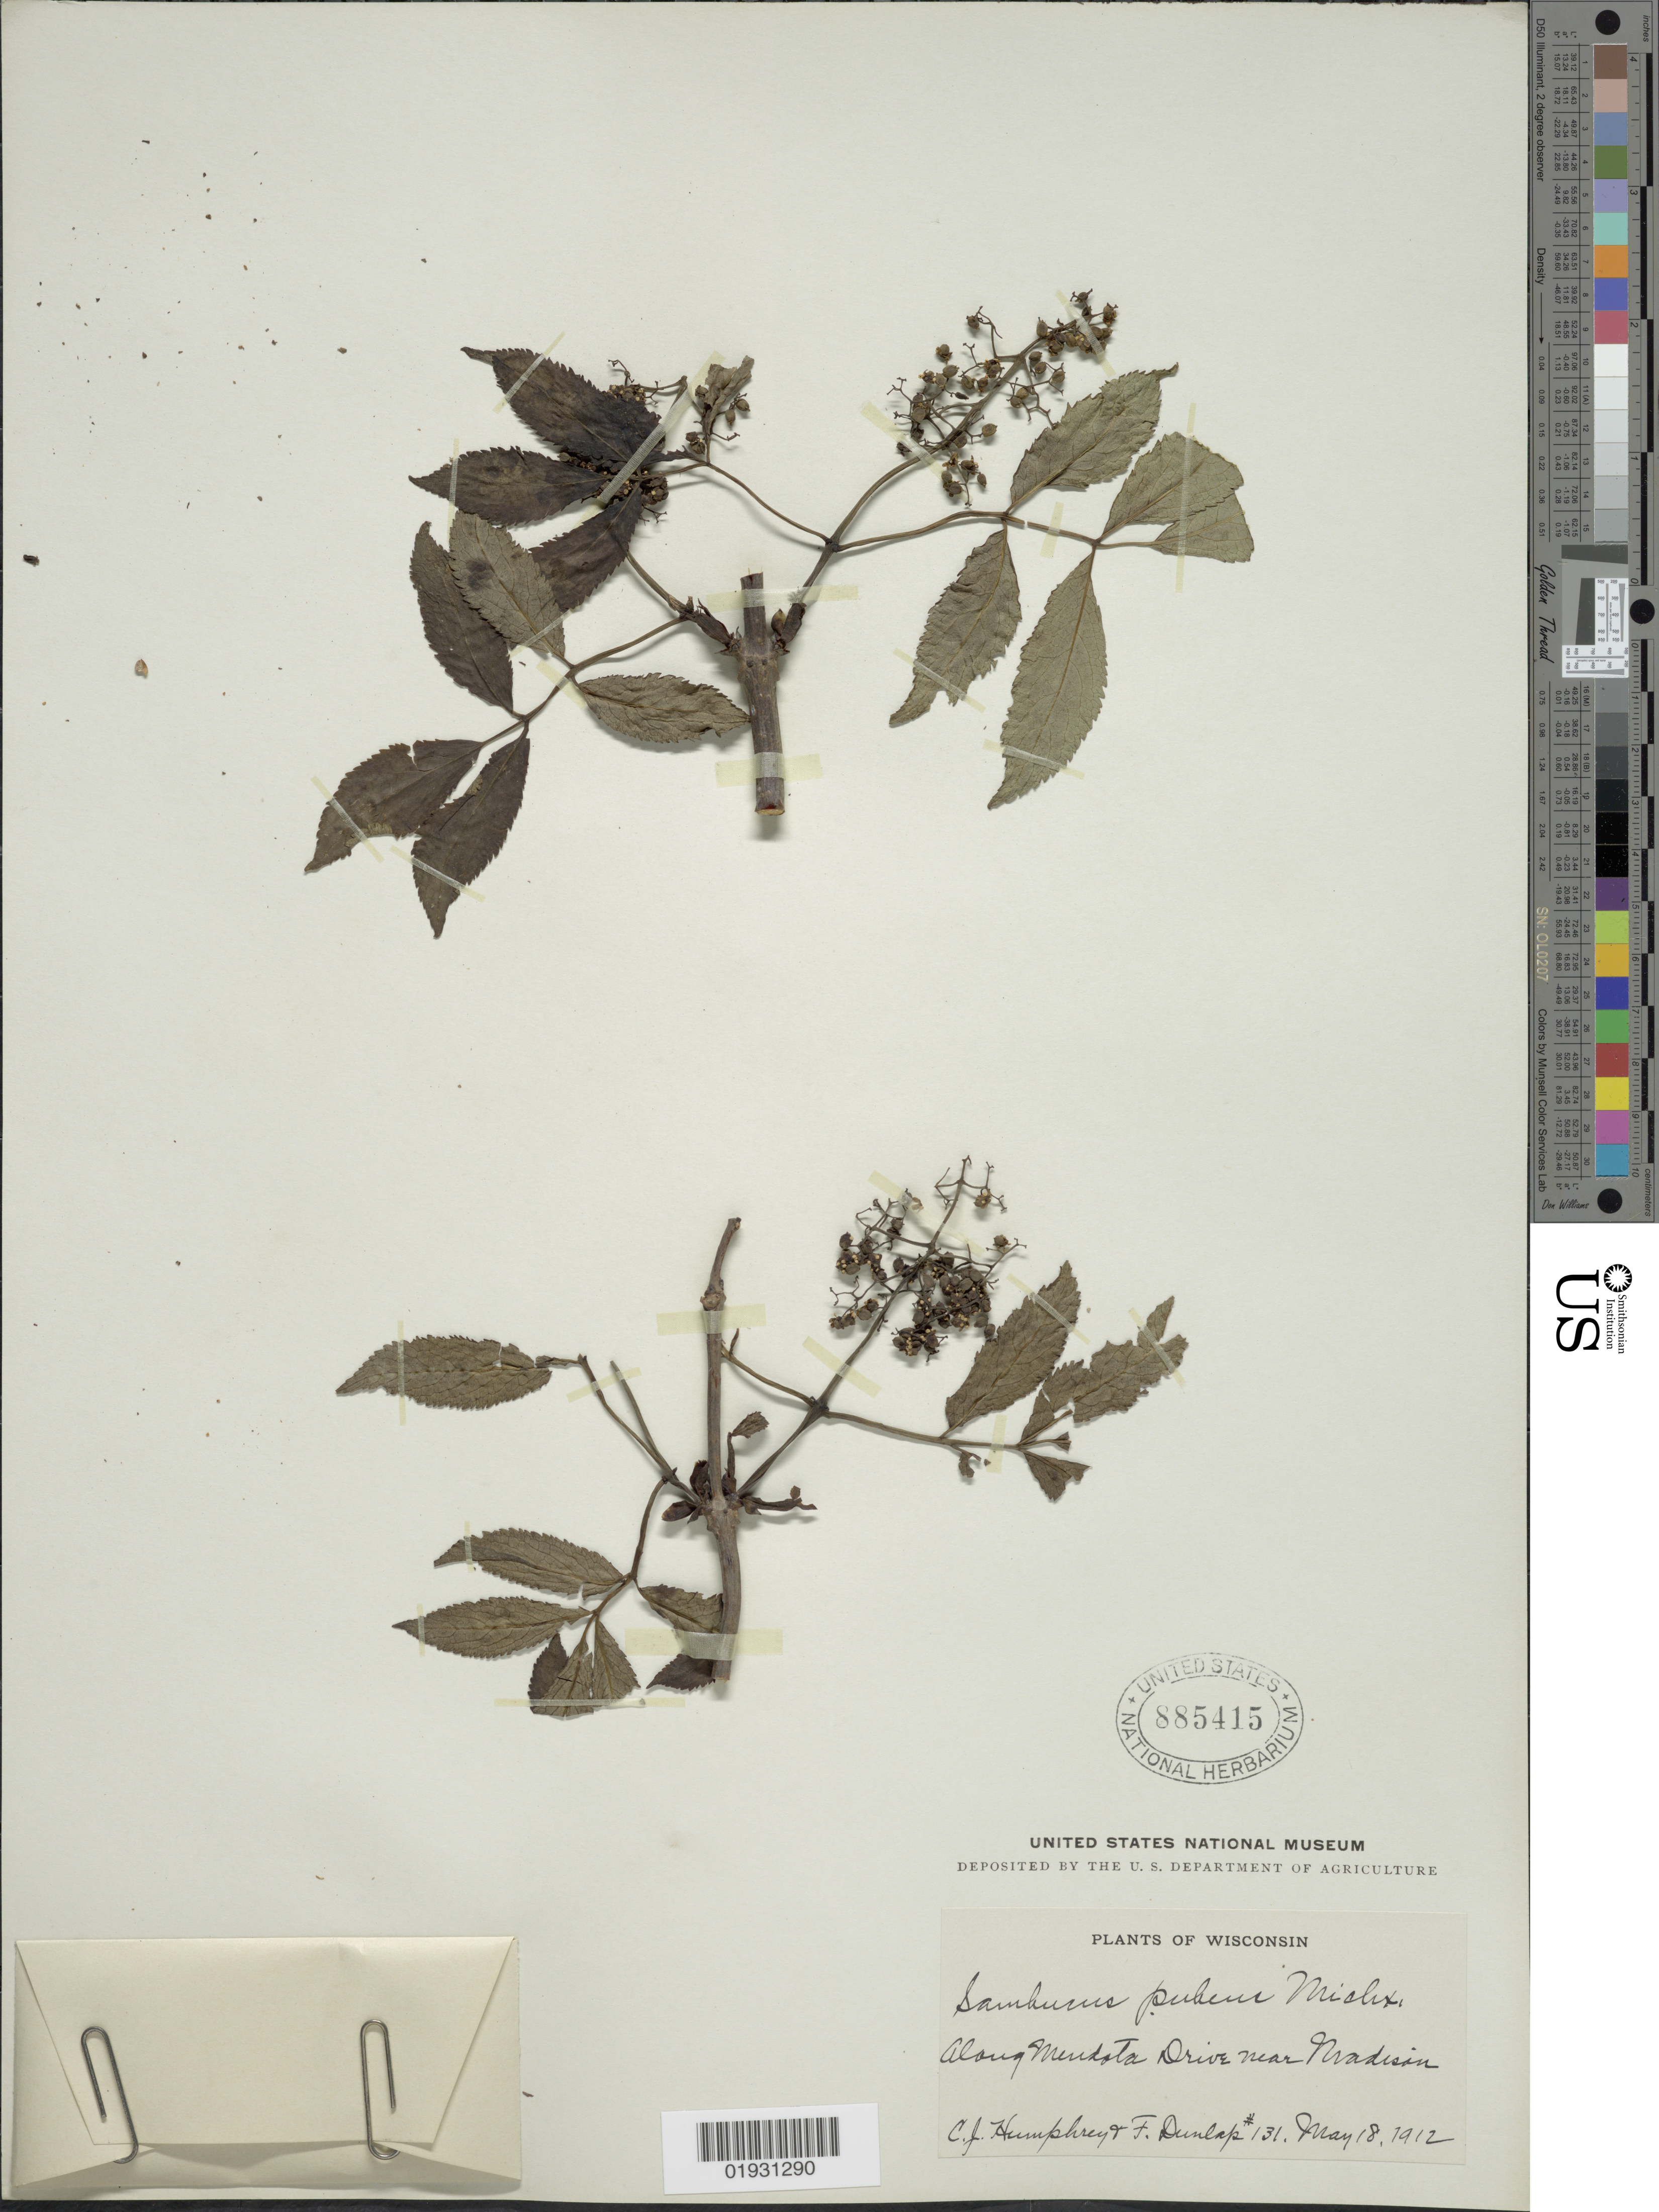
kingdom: Plantae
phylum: Tracheophyta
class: Magnoliopsida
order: Dipsacales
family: Viburnaceae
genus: Sambucus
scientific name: Sambucus racemosa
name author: L.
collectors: C. Humphrey & F. Dunlap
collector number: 131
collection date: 1912-05-18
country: United States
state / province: Wisconsin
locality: Along Mendota Drive near Madison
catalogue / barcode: US 885415